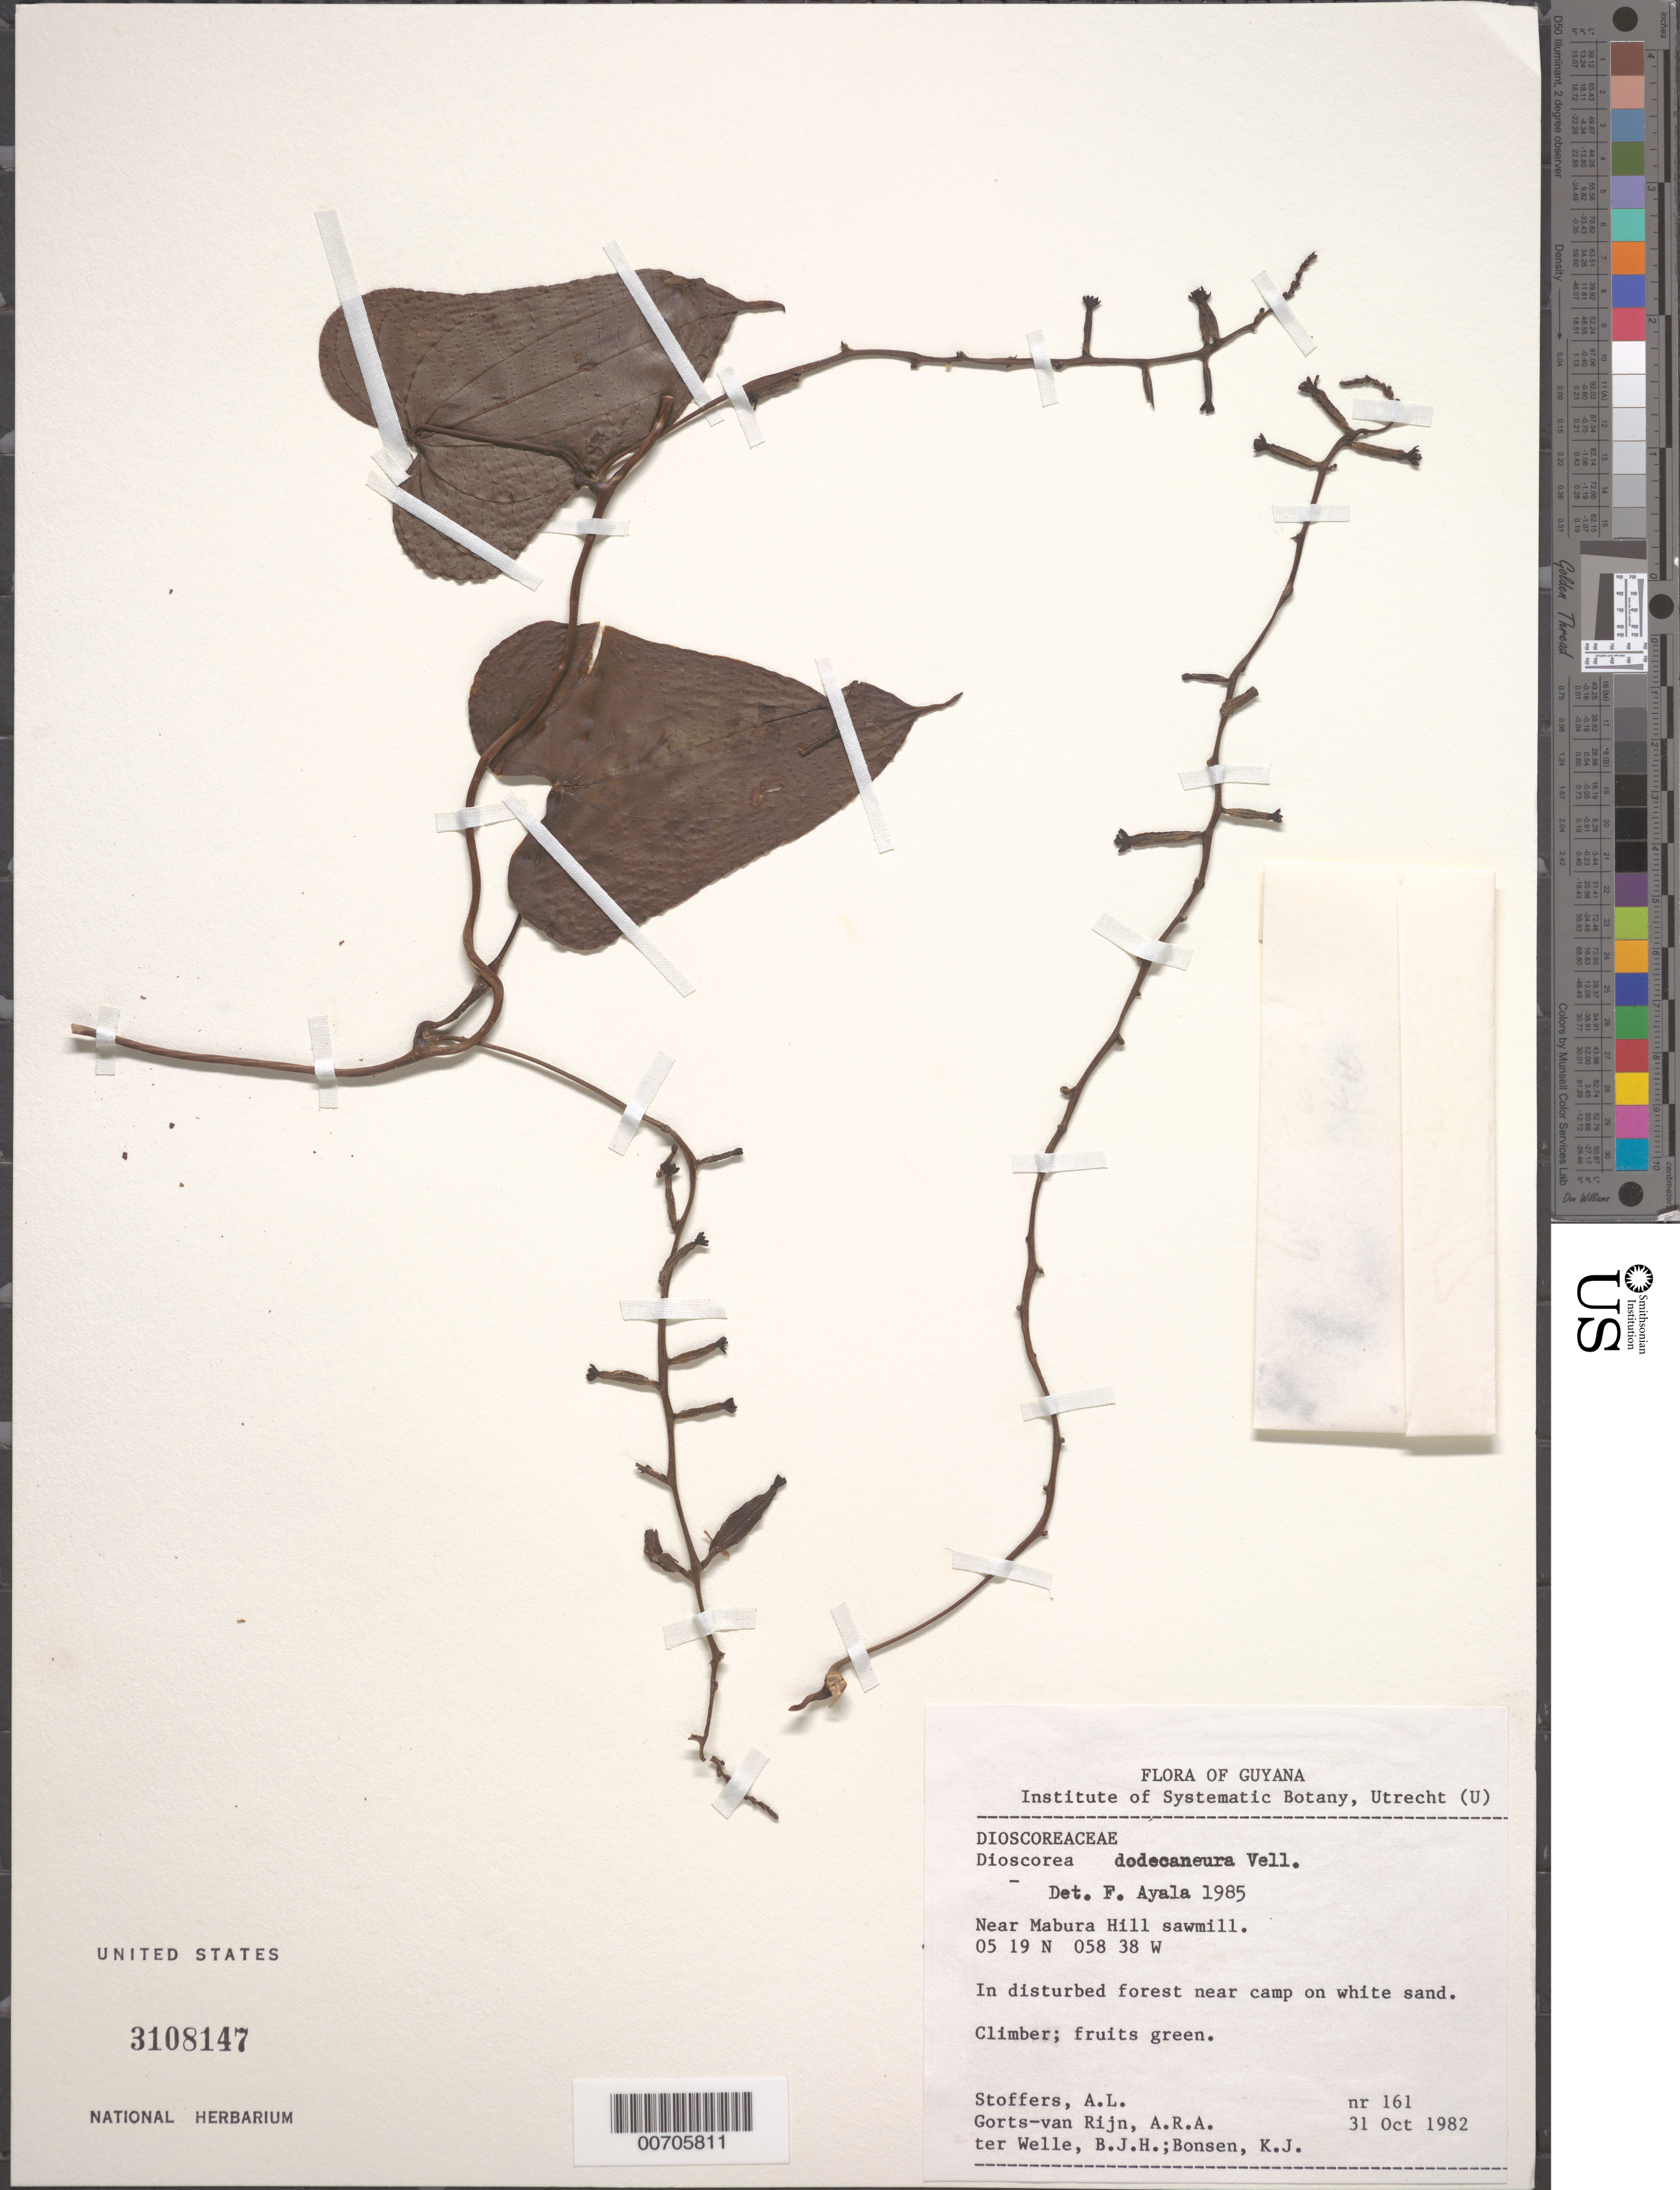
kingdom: Plantae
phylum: Tracheophyta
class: Liliopsida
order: Dioscoreales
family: Dioscoreaceae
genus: Dioscorea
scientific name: Dioscorea dodecaneura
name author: Vell.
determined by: Ayala F., Franklin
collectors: A. Stoffers, A. .R. A. Görts-van Rijn, B. Welle & K. Bonsen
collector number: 161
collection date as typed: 31-Oct-82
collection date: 1982-10-31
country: Guyana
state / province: U. Demerara-Berbice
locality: Mabura Hill, near sawmill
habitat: Disturbed forest near camp on white sand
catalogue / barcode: US 3108147